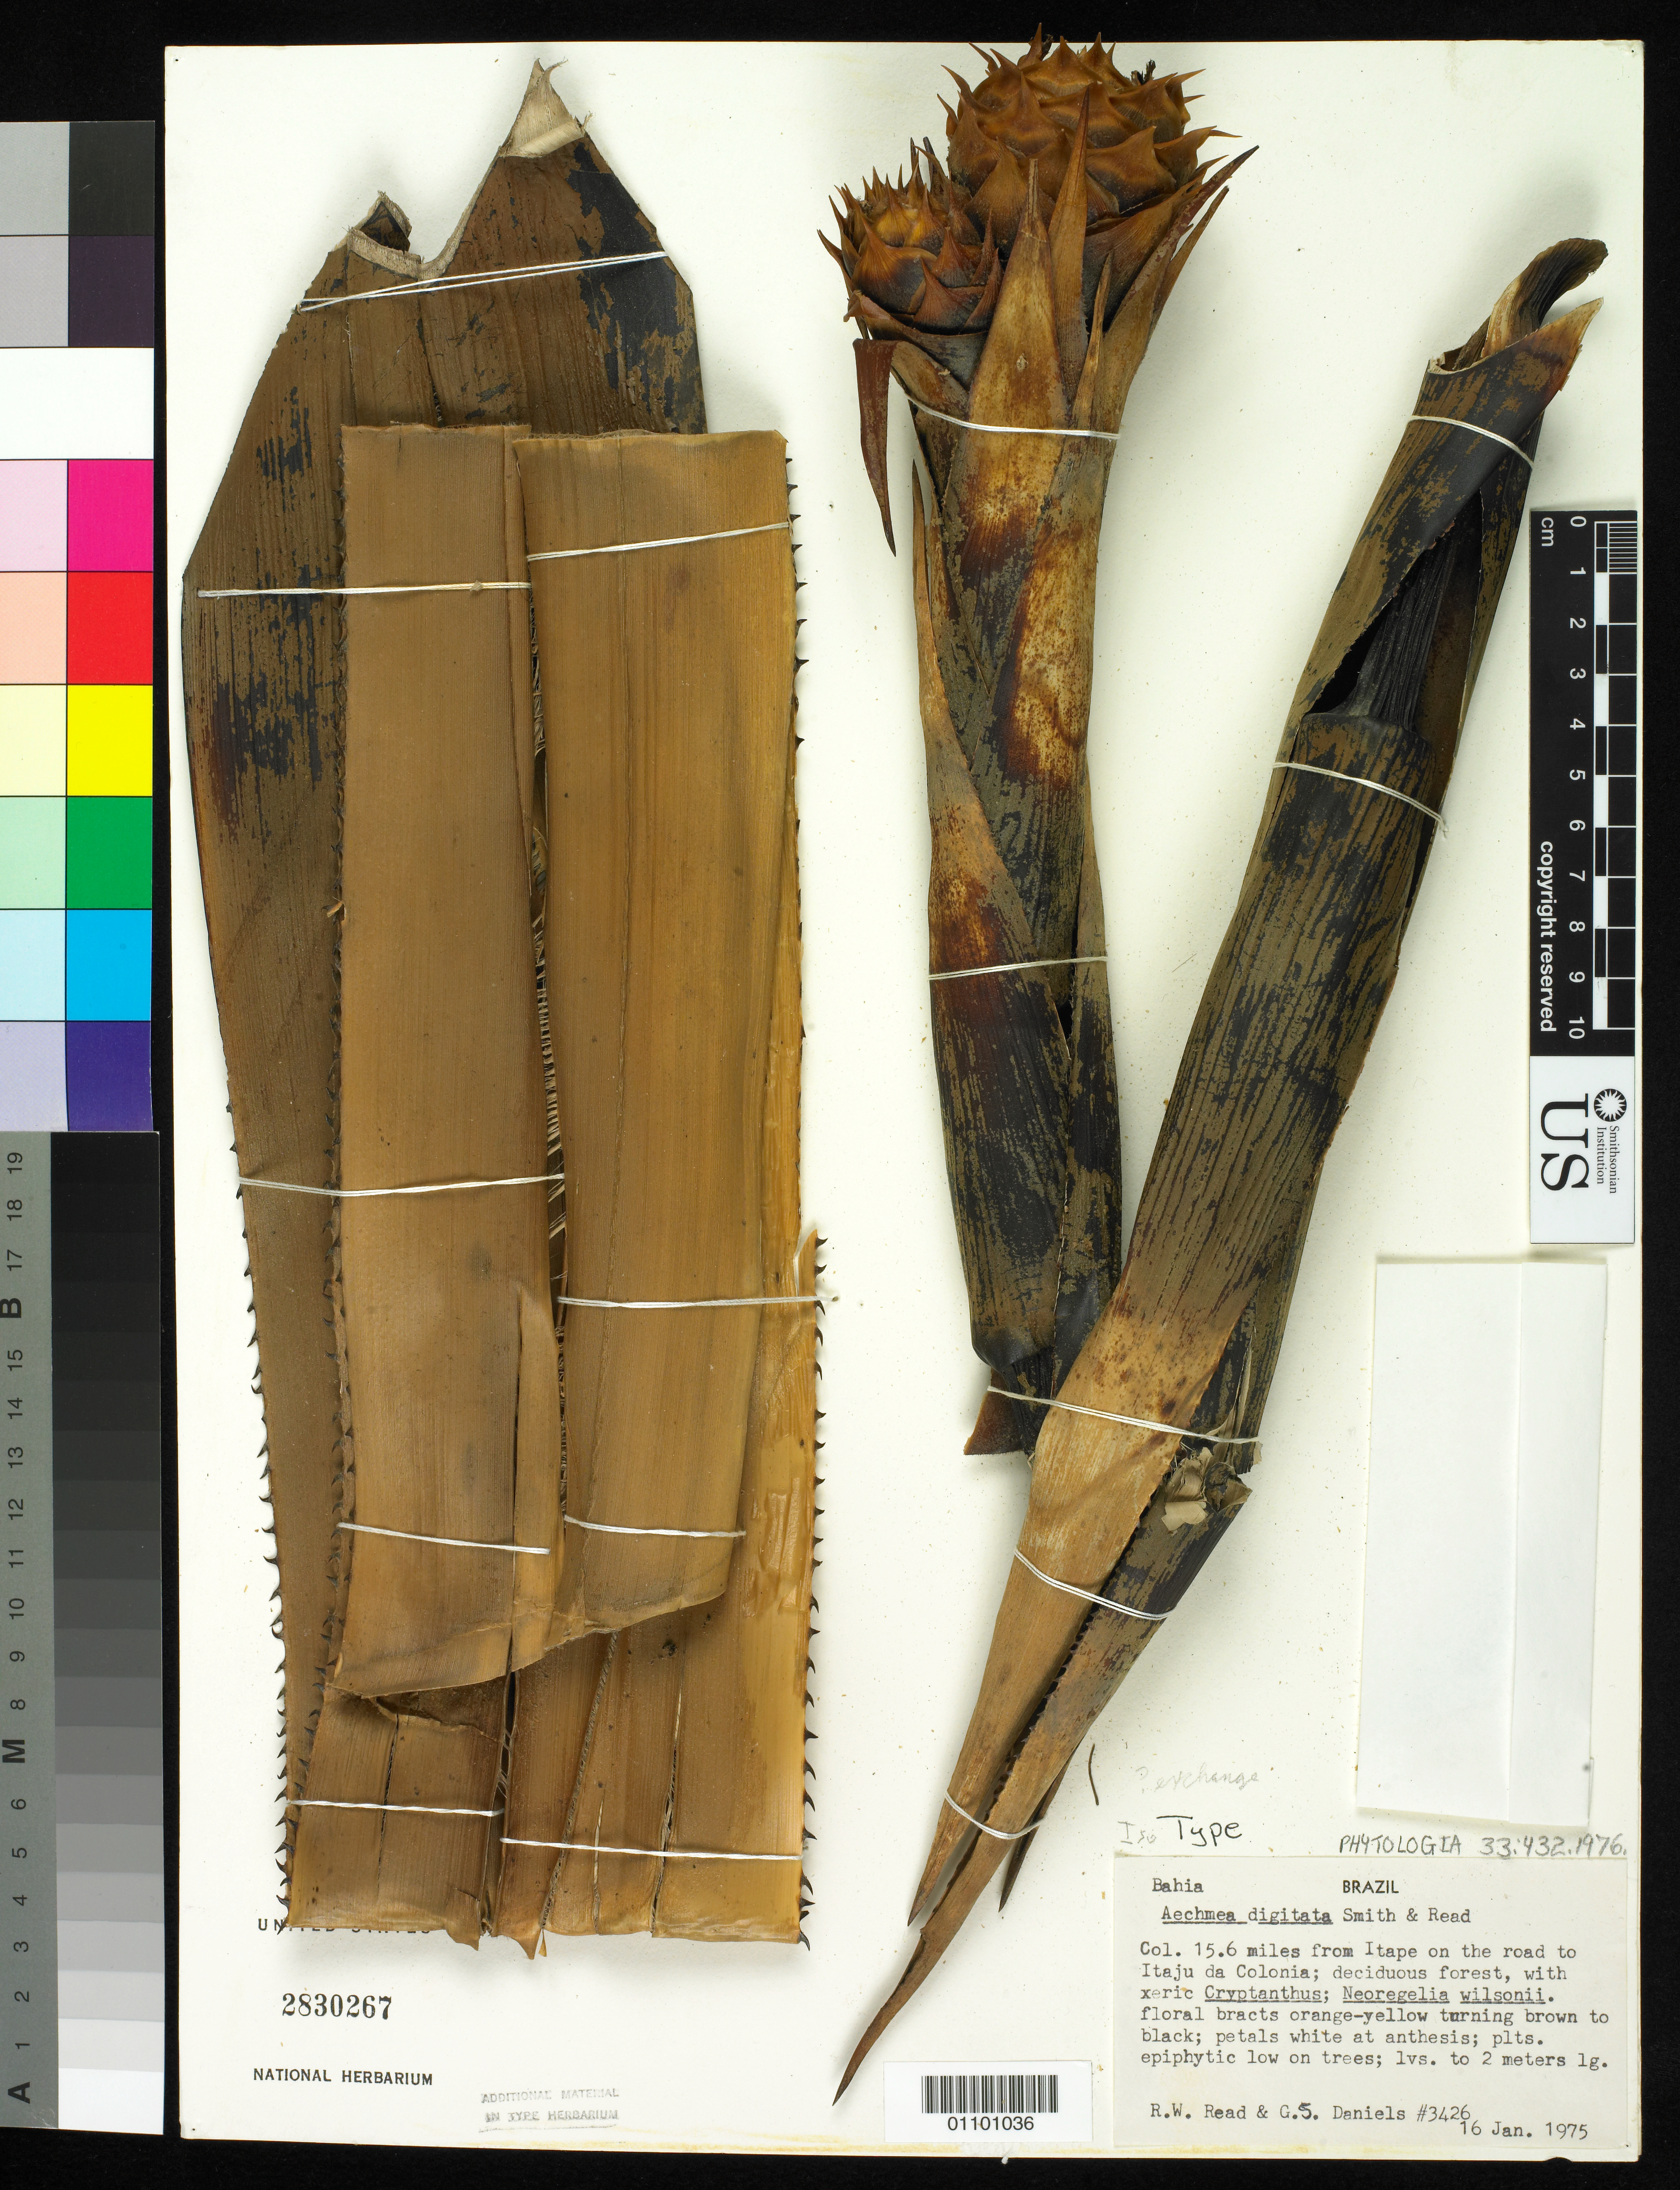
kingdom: Plantae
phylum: Tracheophyta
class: Liliopsida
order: Poales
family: Bromeliaceae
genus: Aechmea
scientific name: Aechmea digitata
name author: L.B. Sm. & Read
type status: Isotype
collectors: R. W. Read & G. S. Daniels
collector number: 3426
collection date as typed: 16 Jan 1975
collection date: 1975-01-16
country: Brazil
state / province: Bahia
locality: Itape on road to Itaju Dacolonia.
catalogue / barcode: US 2830267